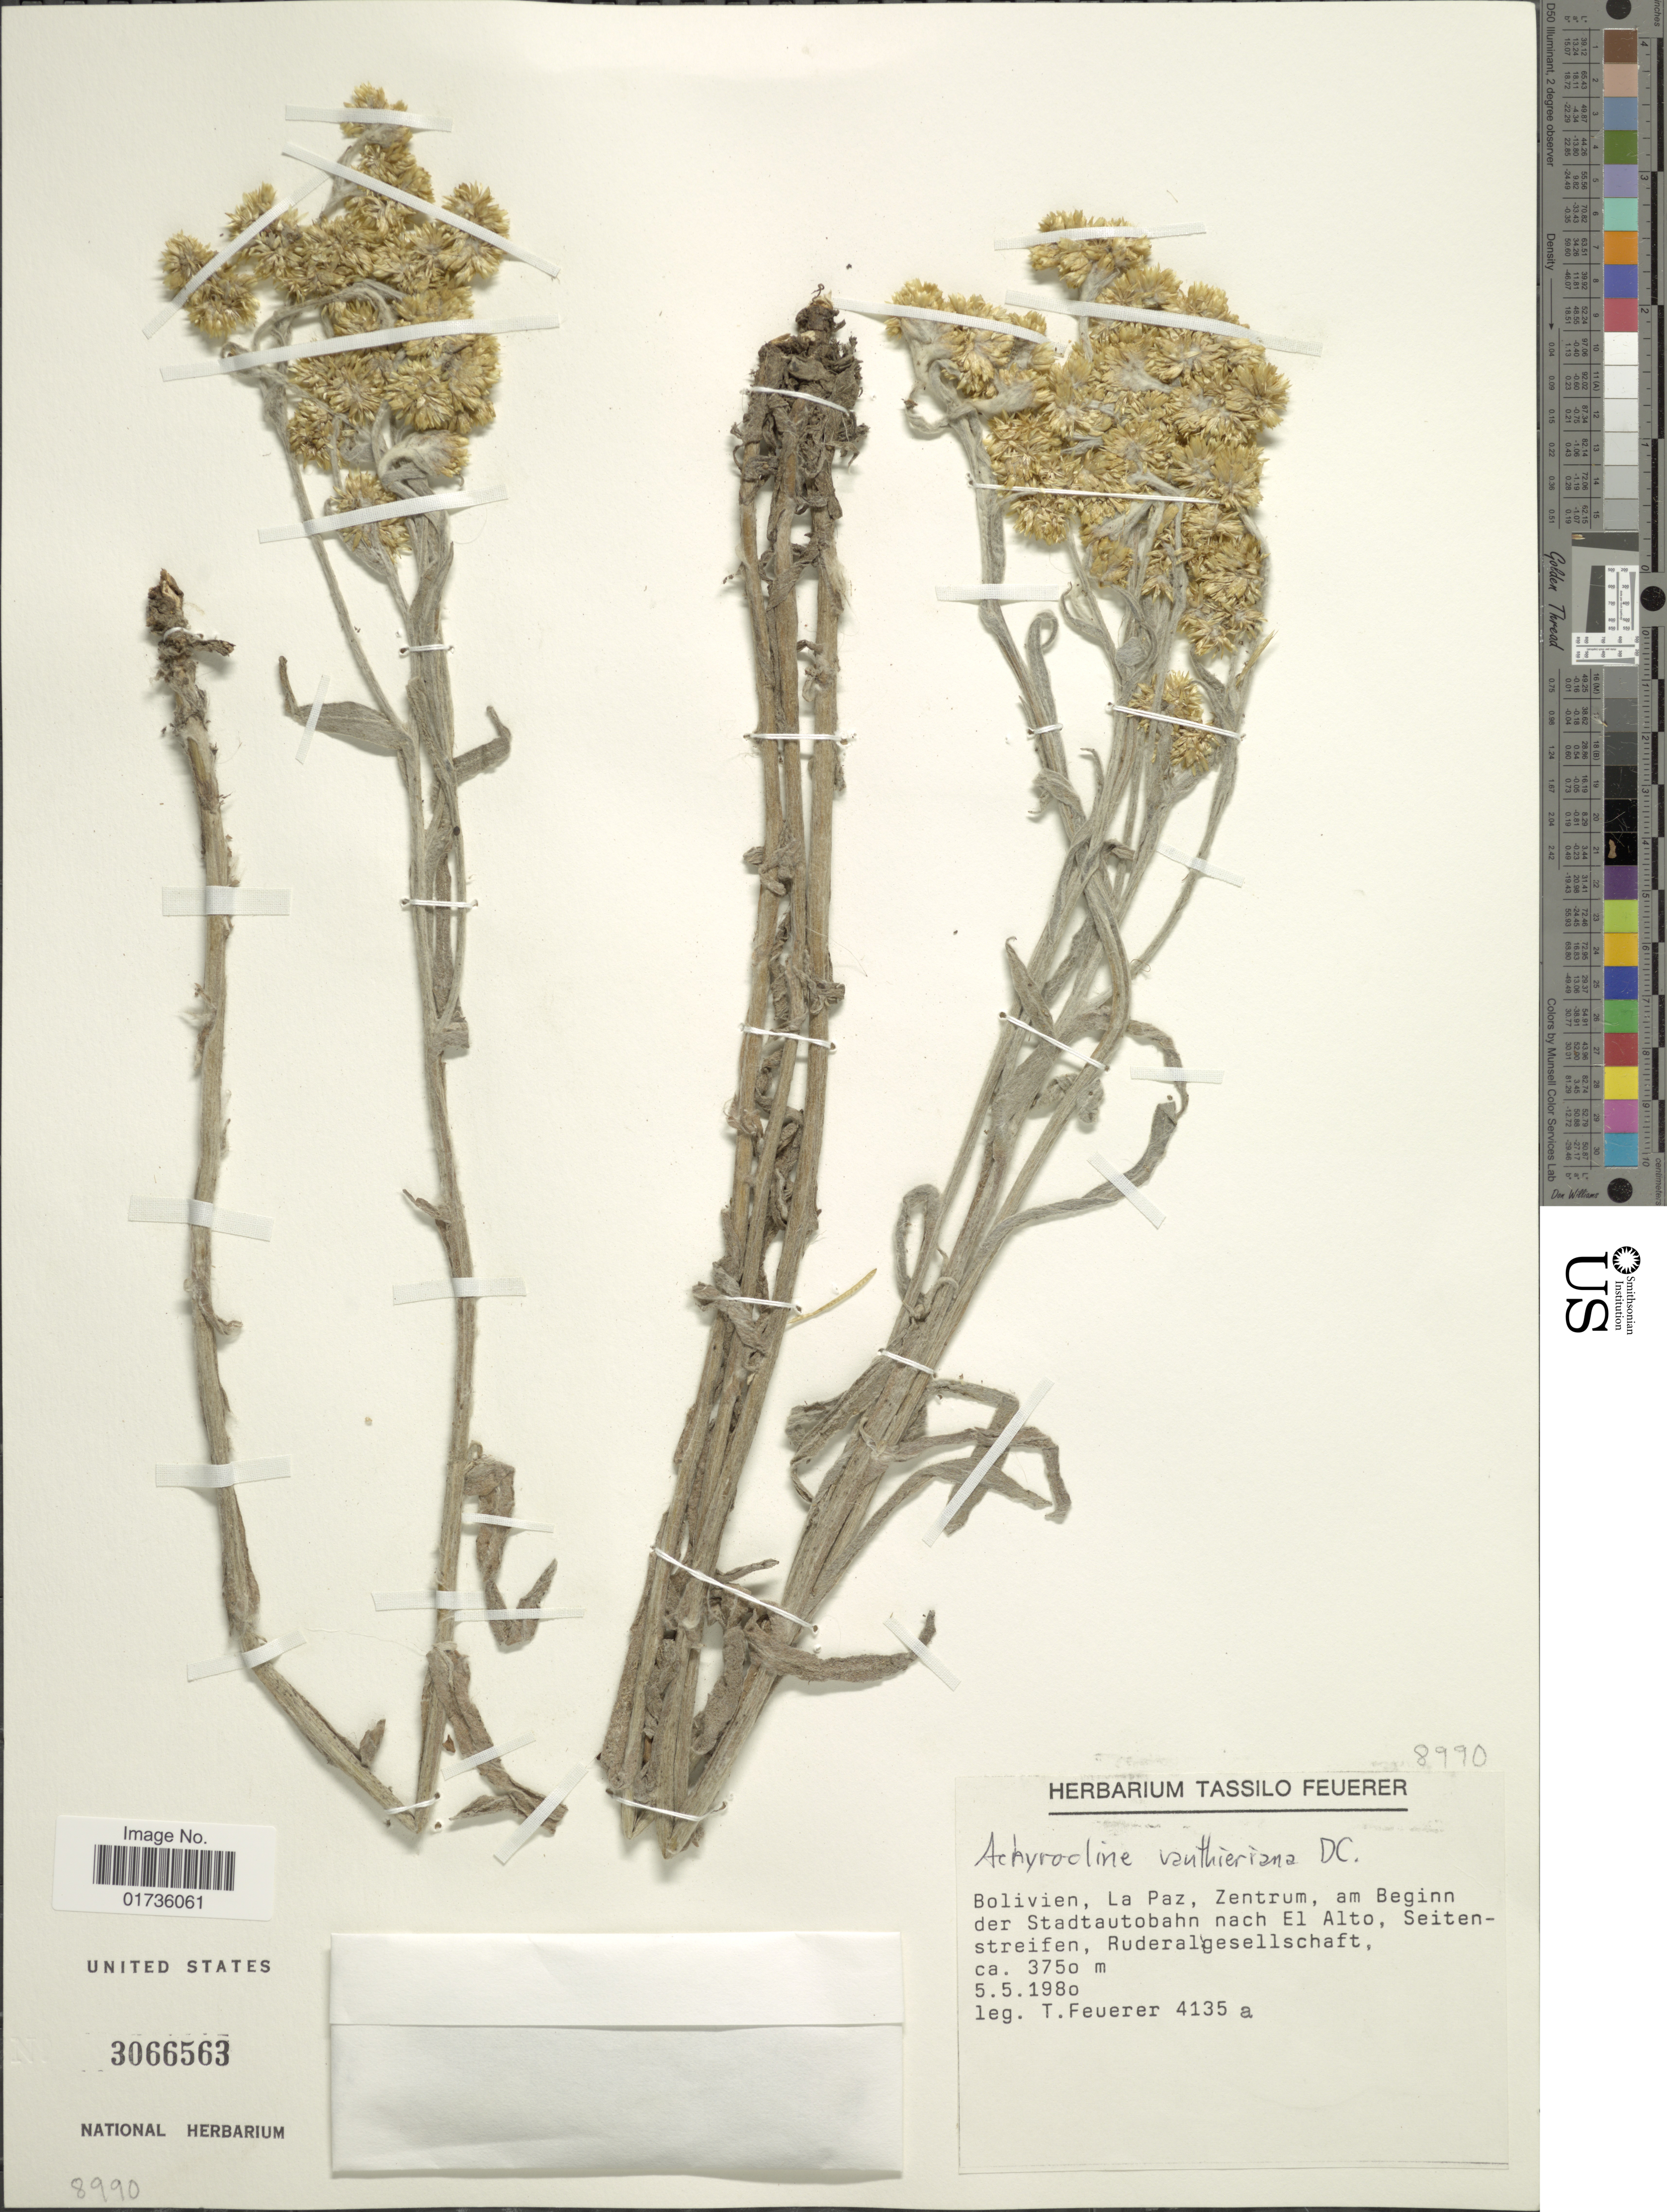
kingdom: Plantae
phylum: Tracheophyta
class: Magnoliopsida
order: Asterales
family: Asteraceae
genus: Achyrocline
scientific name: Achyrocline vauthieriana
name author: DC.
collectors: T. Feuerer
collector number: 4135a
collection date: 1980-05-05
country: Bolivia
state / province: La Paz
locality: Zentrum, am Beginn der Stadtautobahn nach El Alto, Seitenstreifen, Ruderalgesellschaft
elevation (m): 3750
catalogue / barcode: US 3066563